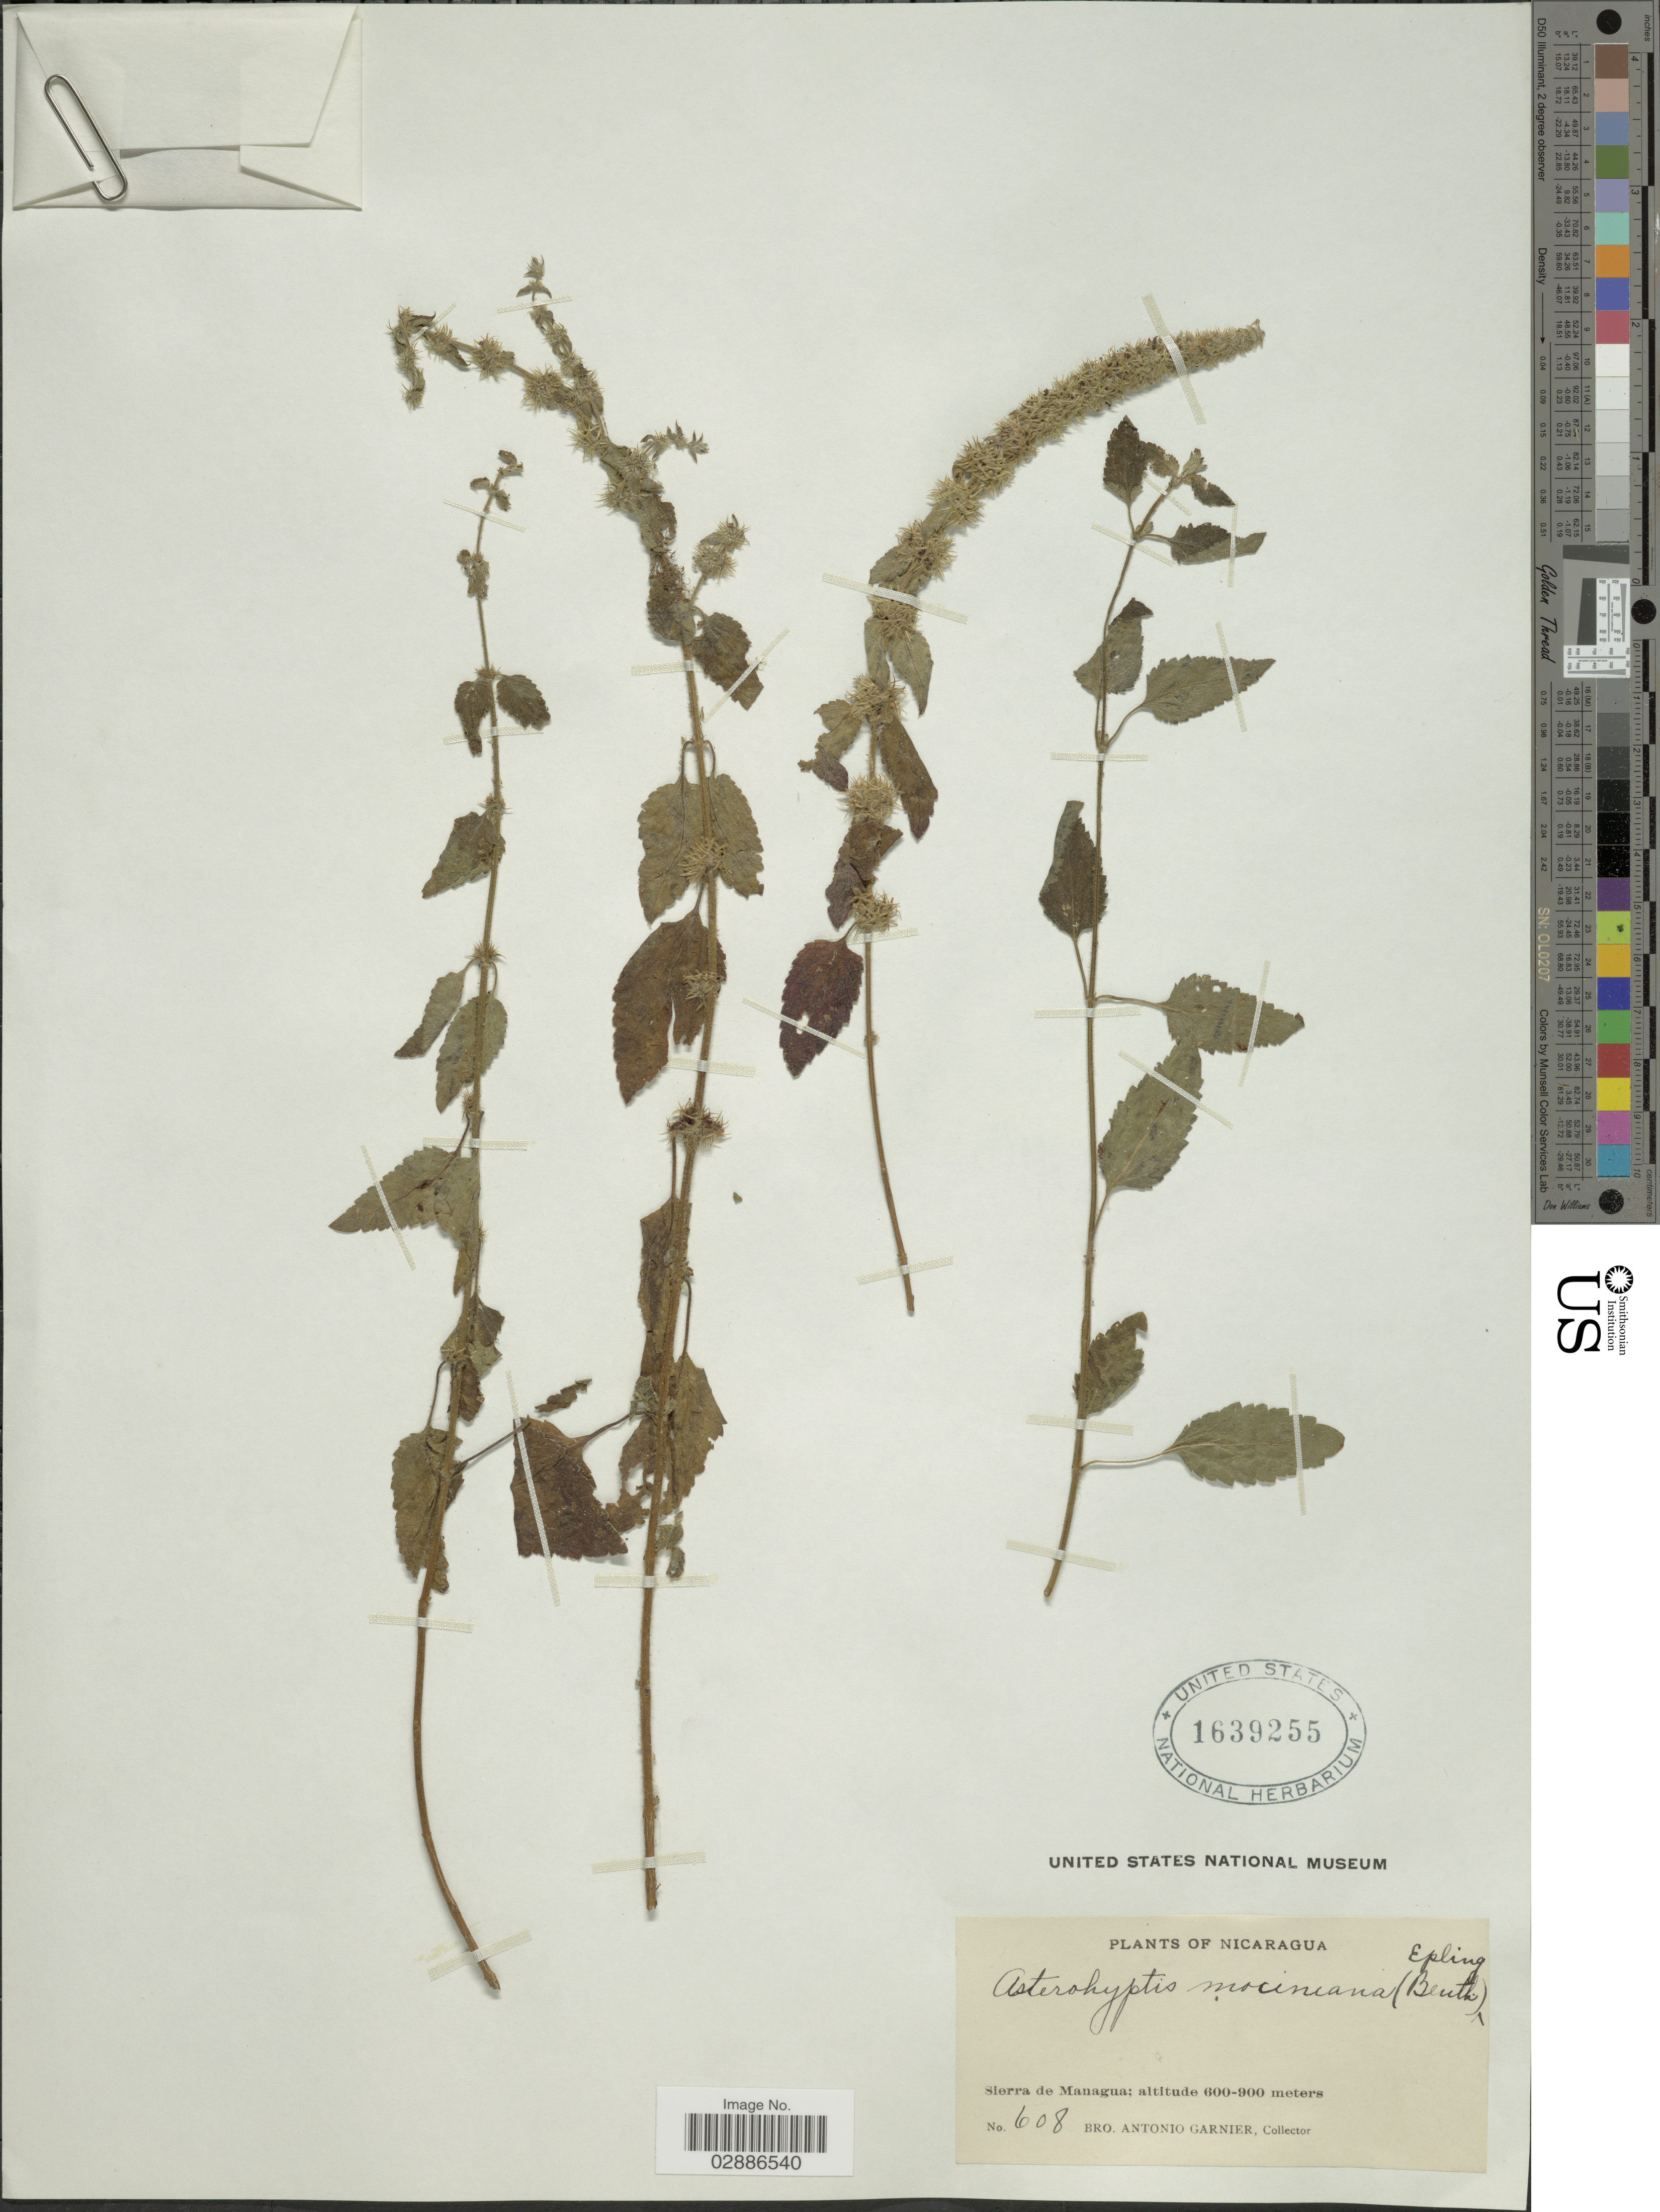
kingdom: Plantae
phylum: Tracheophyta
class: Magnoliopsida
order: Lamiales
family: Lamiaceae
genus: Asterohyptis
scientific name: Asterohyptis stellulata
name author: (Benth.) Epling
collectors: Bro. A. Garnier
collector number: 608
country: Nicaragua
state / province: Managua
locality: Sierra de Managua.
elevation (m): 600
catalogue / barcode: US 1639255